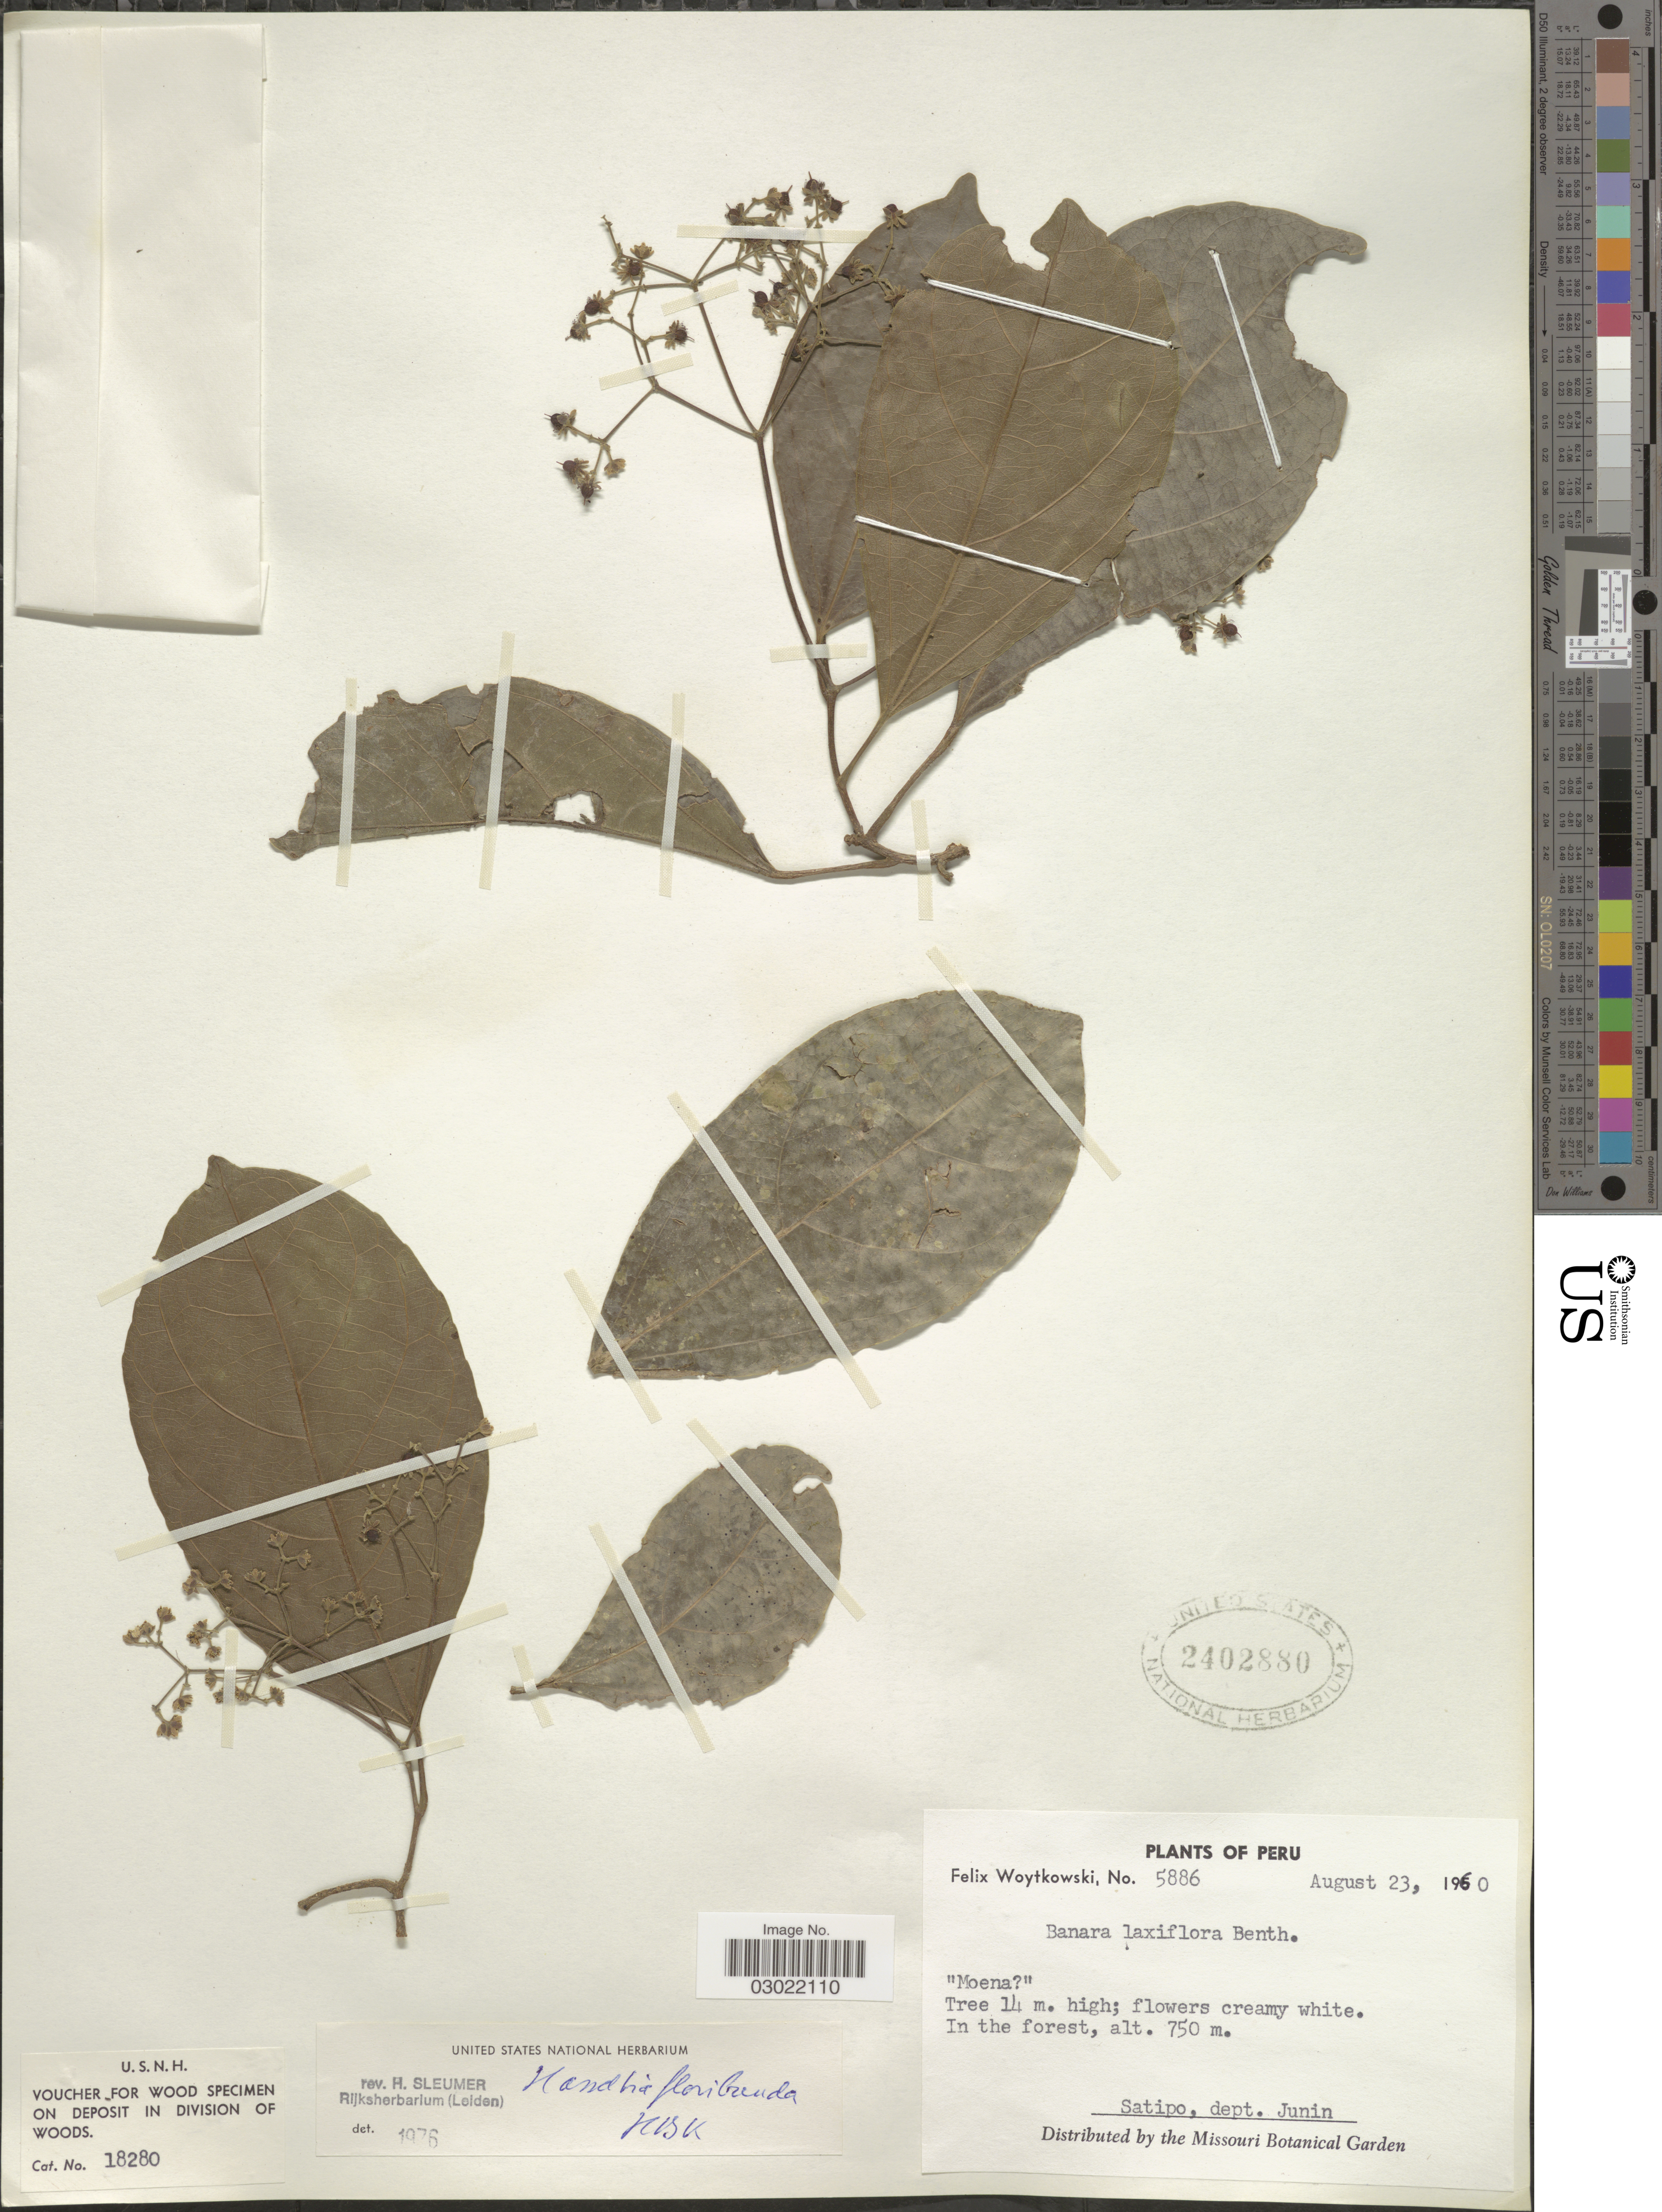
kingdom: Plantae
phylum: Tracheophyta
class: Magnoliopsida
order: Malpighiales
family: Salicaceae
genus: Hasseltia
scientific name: Hasseltia floribunda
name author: Kunth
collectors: F. Woytkowski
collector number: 5886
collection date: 1960-08-23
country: Peru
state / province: Junín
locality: Satipo, dept. Junin.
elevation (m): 750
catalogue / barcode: US 2402880